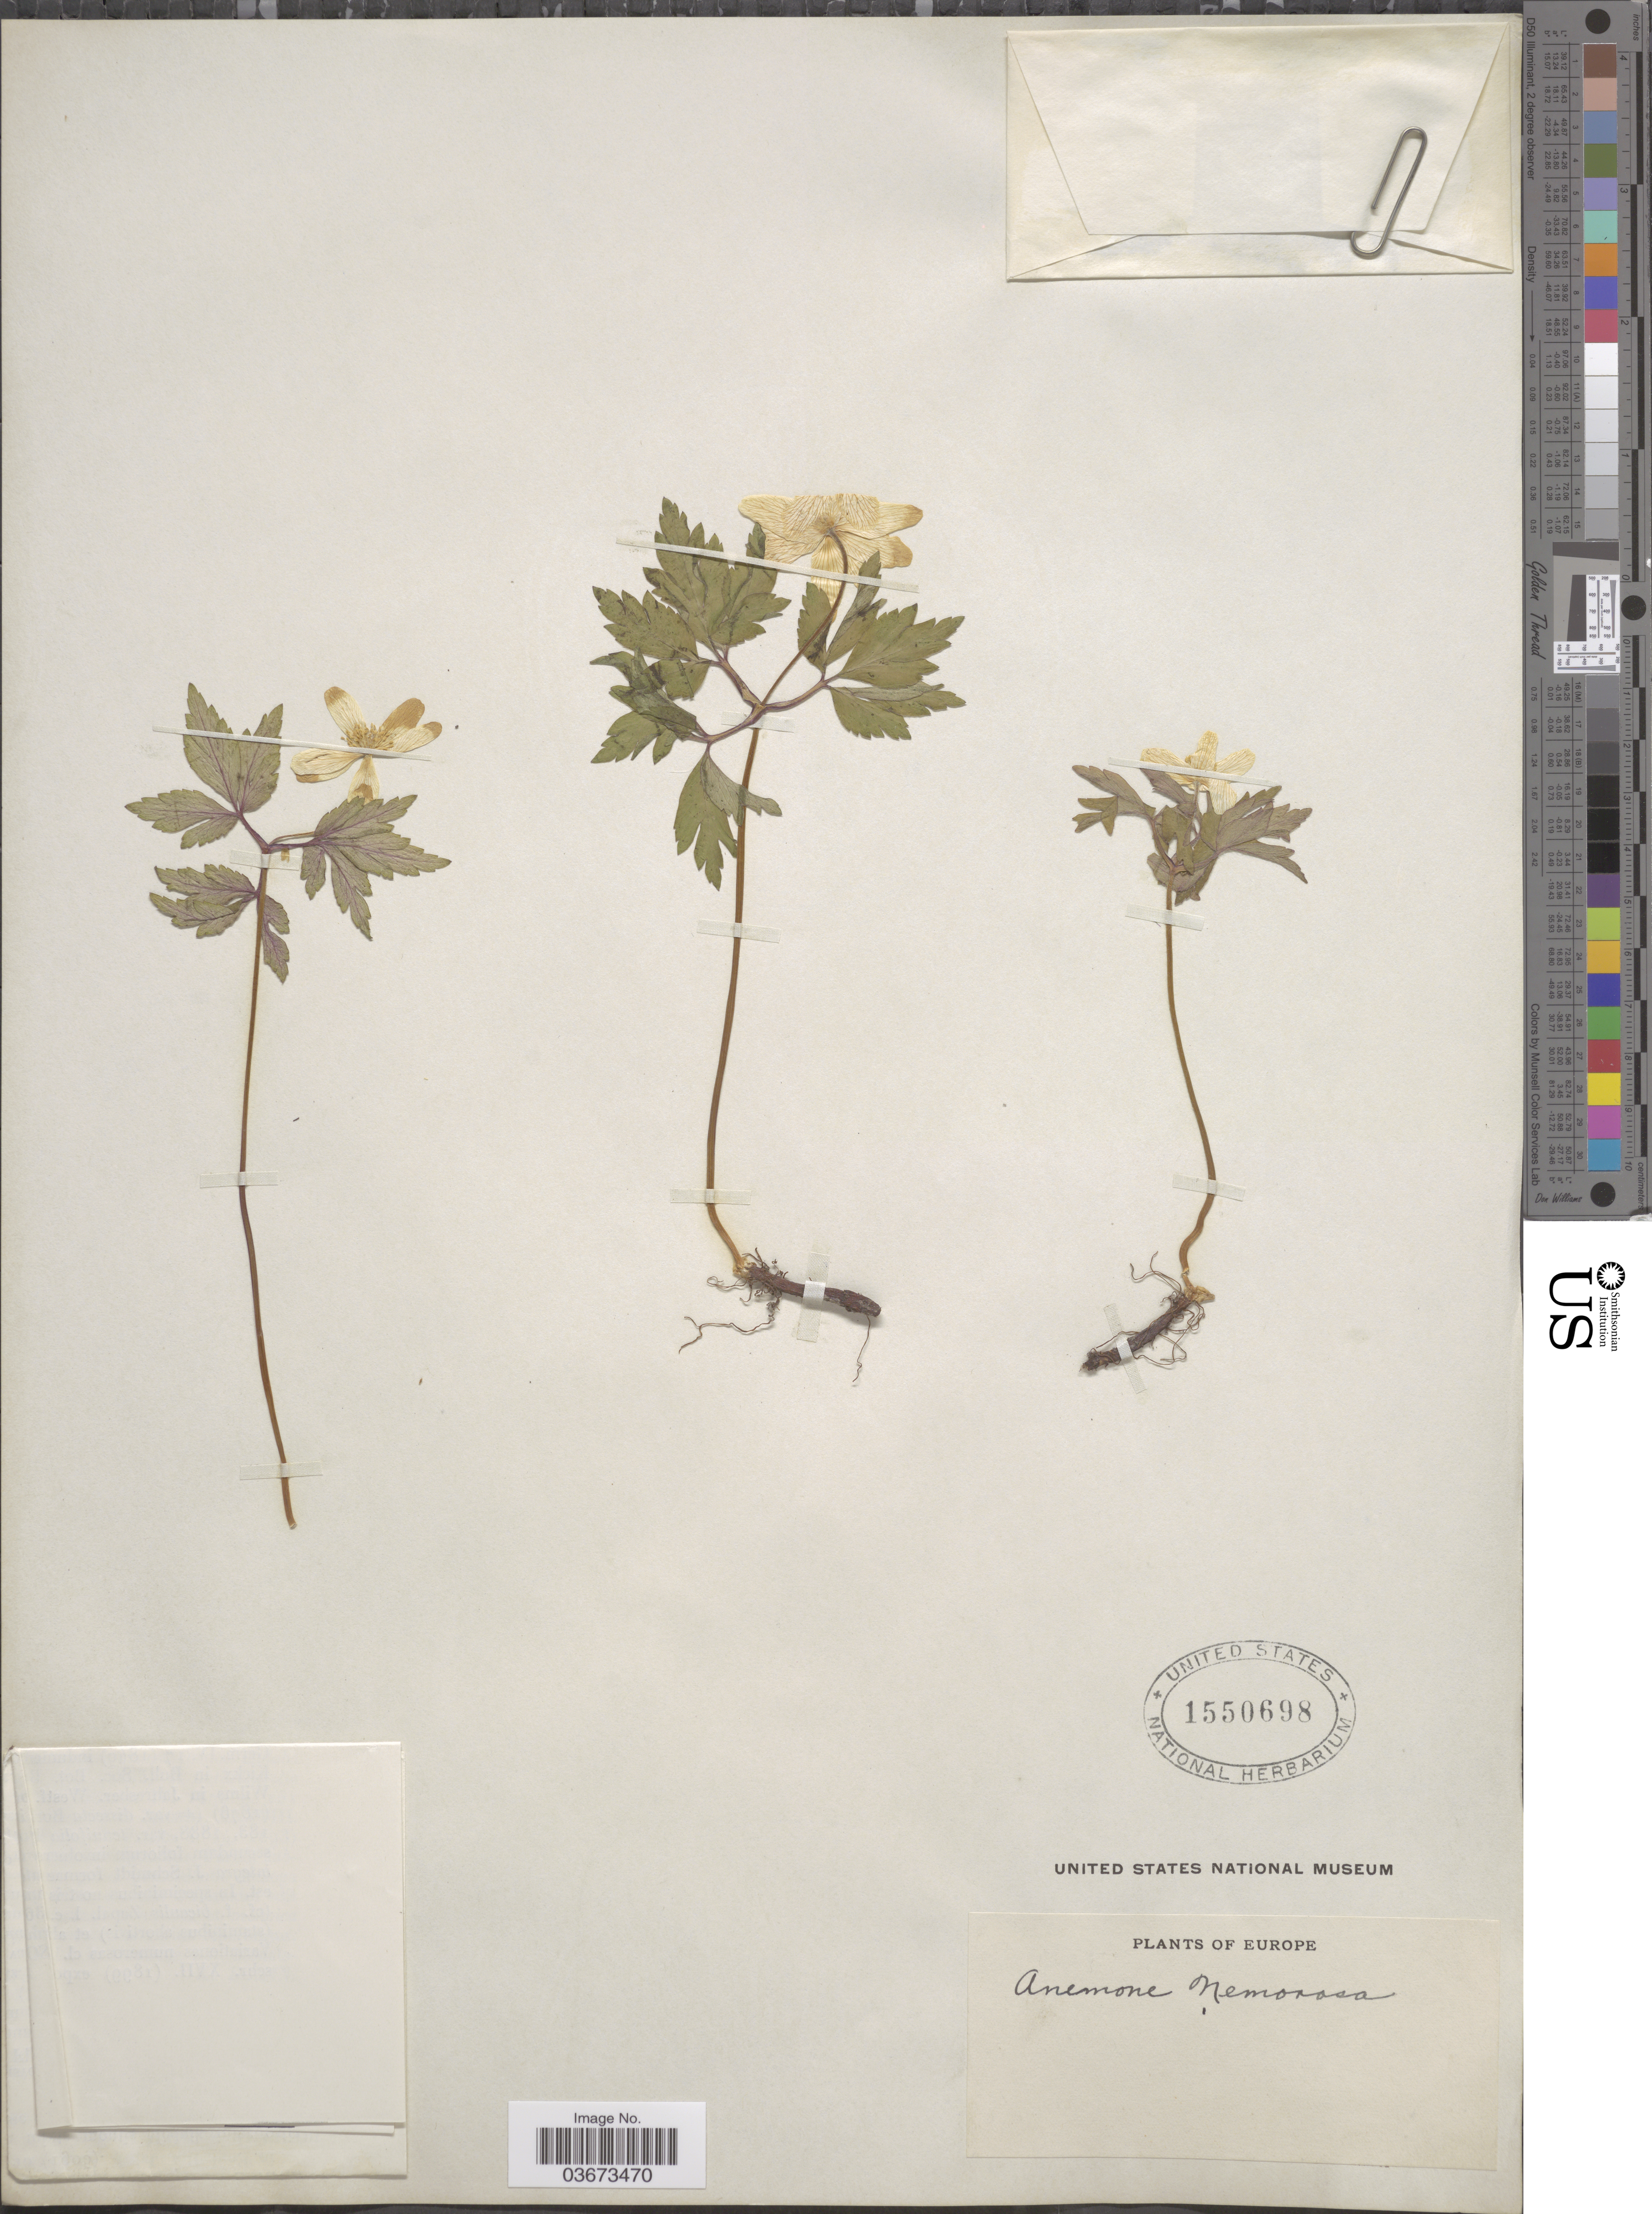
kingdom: Plantae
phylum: Tracheophyta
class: Magnoliopsida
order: Ranunculales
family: Ranunculaceae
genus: Anemone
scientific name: Anemone nemorosa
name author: L.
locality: Europe.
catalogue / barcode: US 1550698